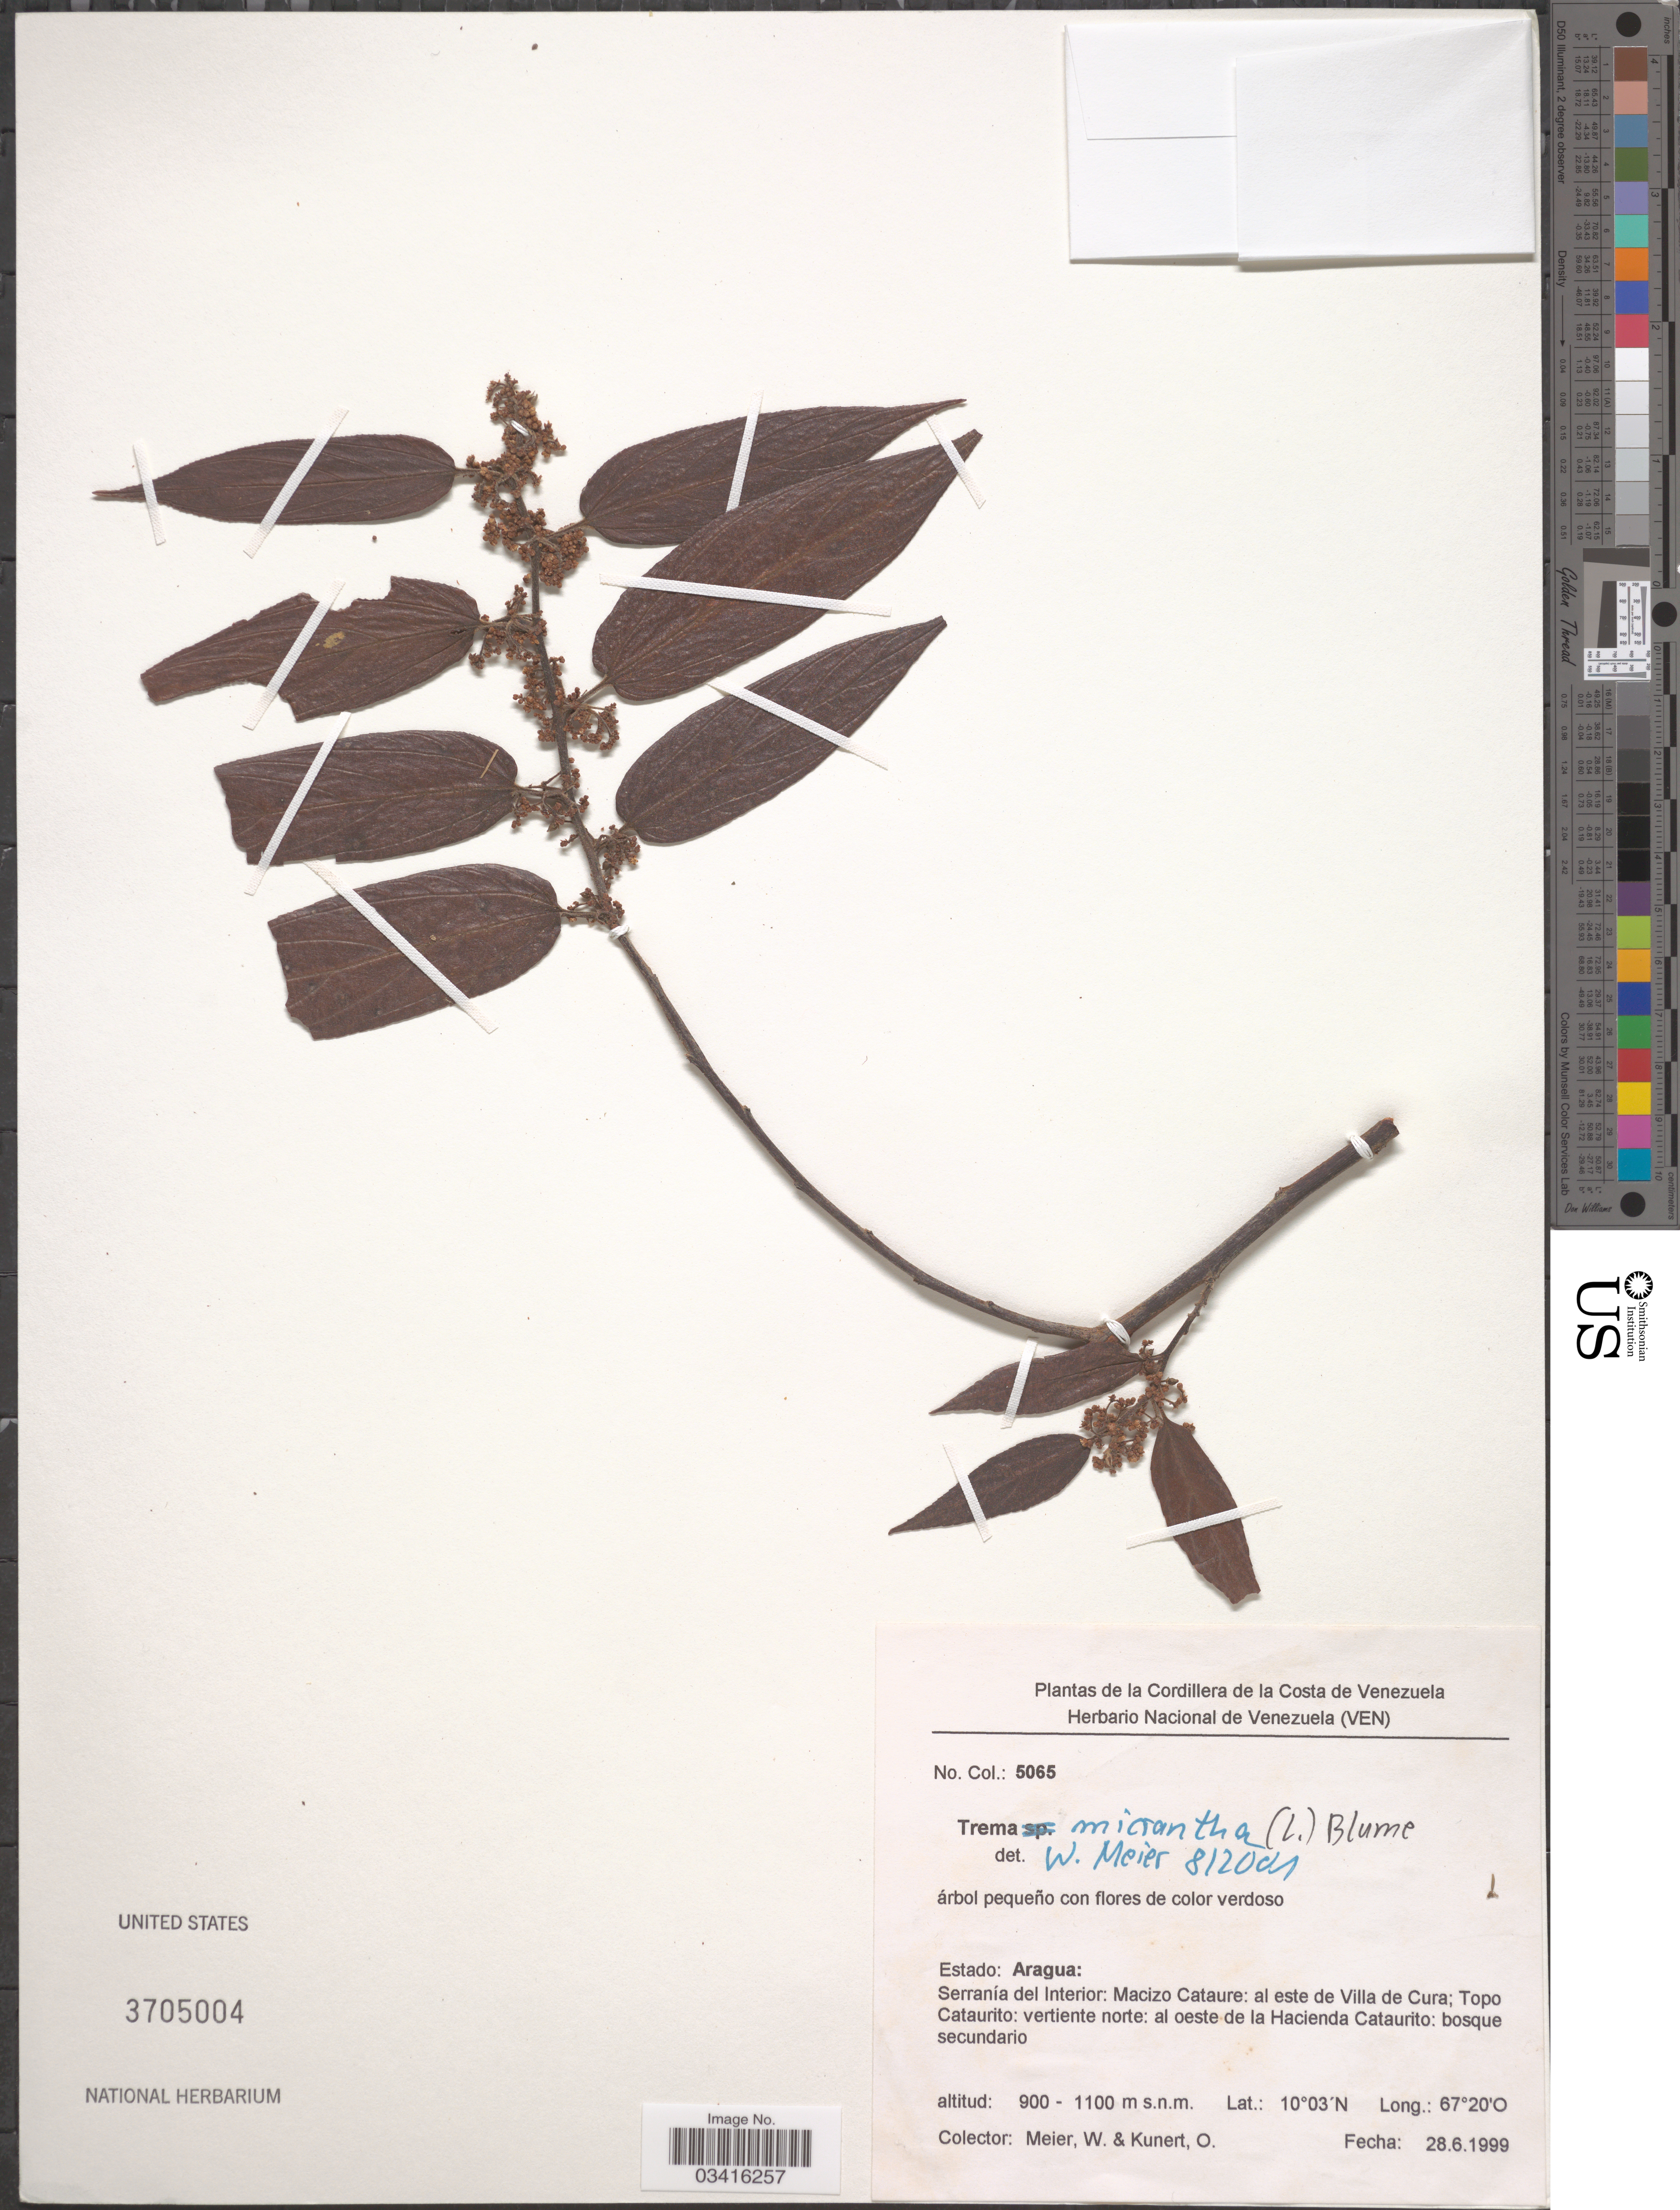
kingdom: Plantae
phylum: Tracheophyta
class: Magnoliopsida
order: Rosales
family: Cannabaceae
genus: Trema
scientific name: Trema micranthum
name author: (L.) Blume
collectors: W. Meier & O. Kunert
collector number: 5065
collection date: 1999-06-28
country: Venezuela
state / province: Aragua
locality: Serranía del Interior: Macizo Cataure: al este de Villa de Cura; Topo Cataurito: vertiente norte: al oeste de la Hacienda Cataurito.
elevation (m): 900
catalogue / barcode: US 3705004